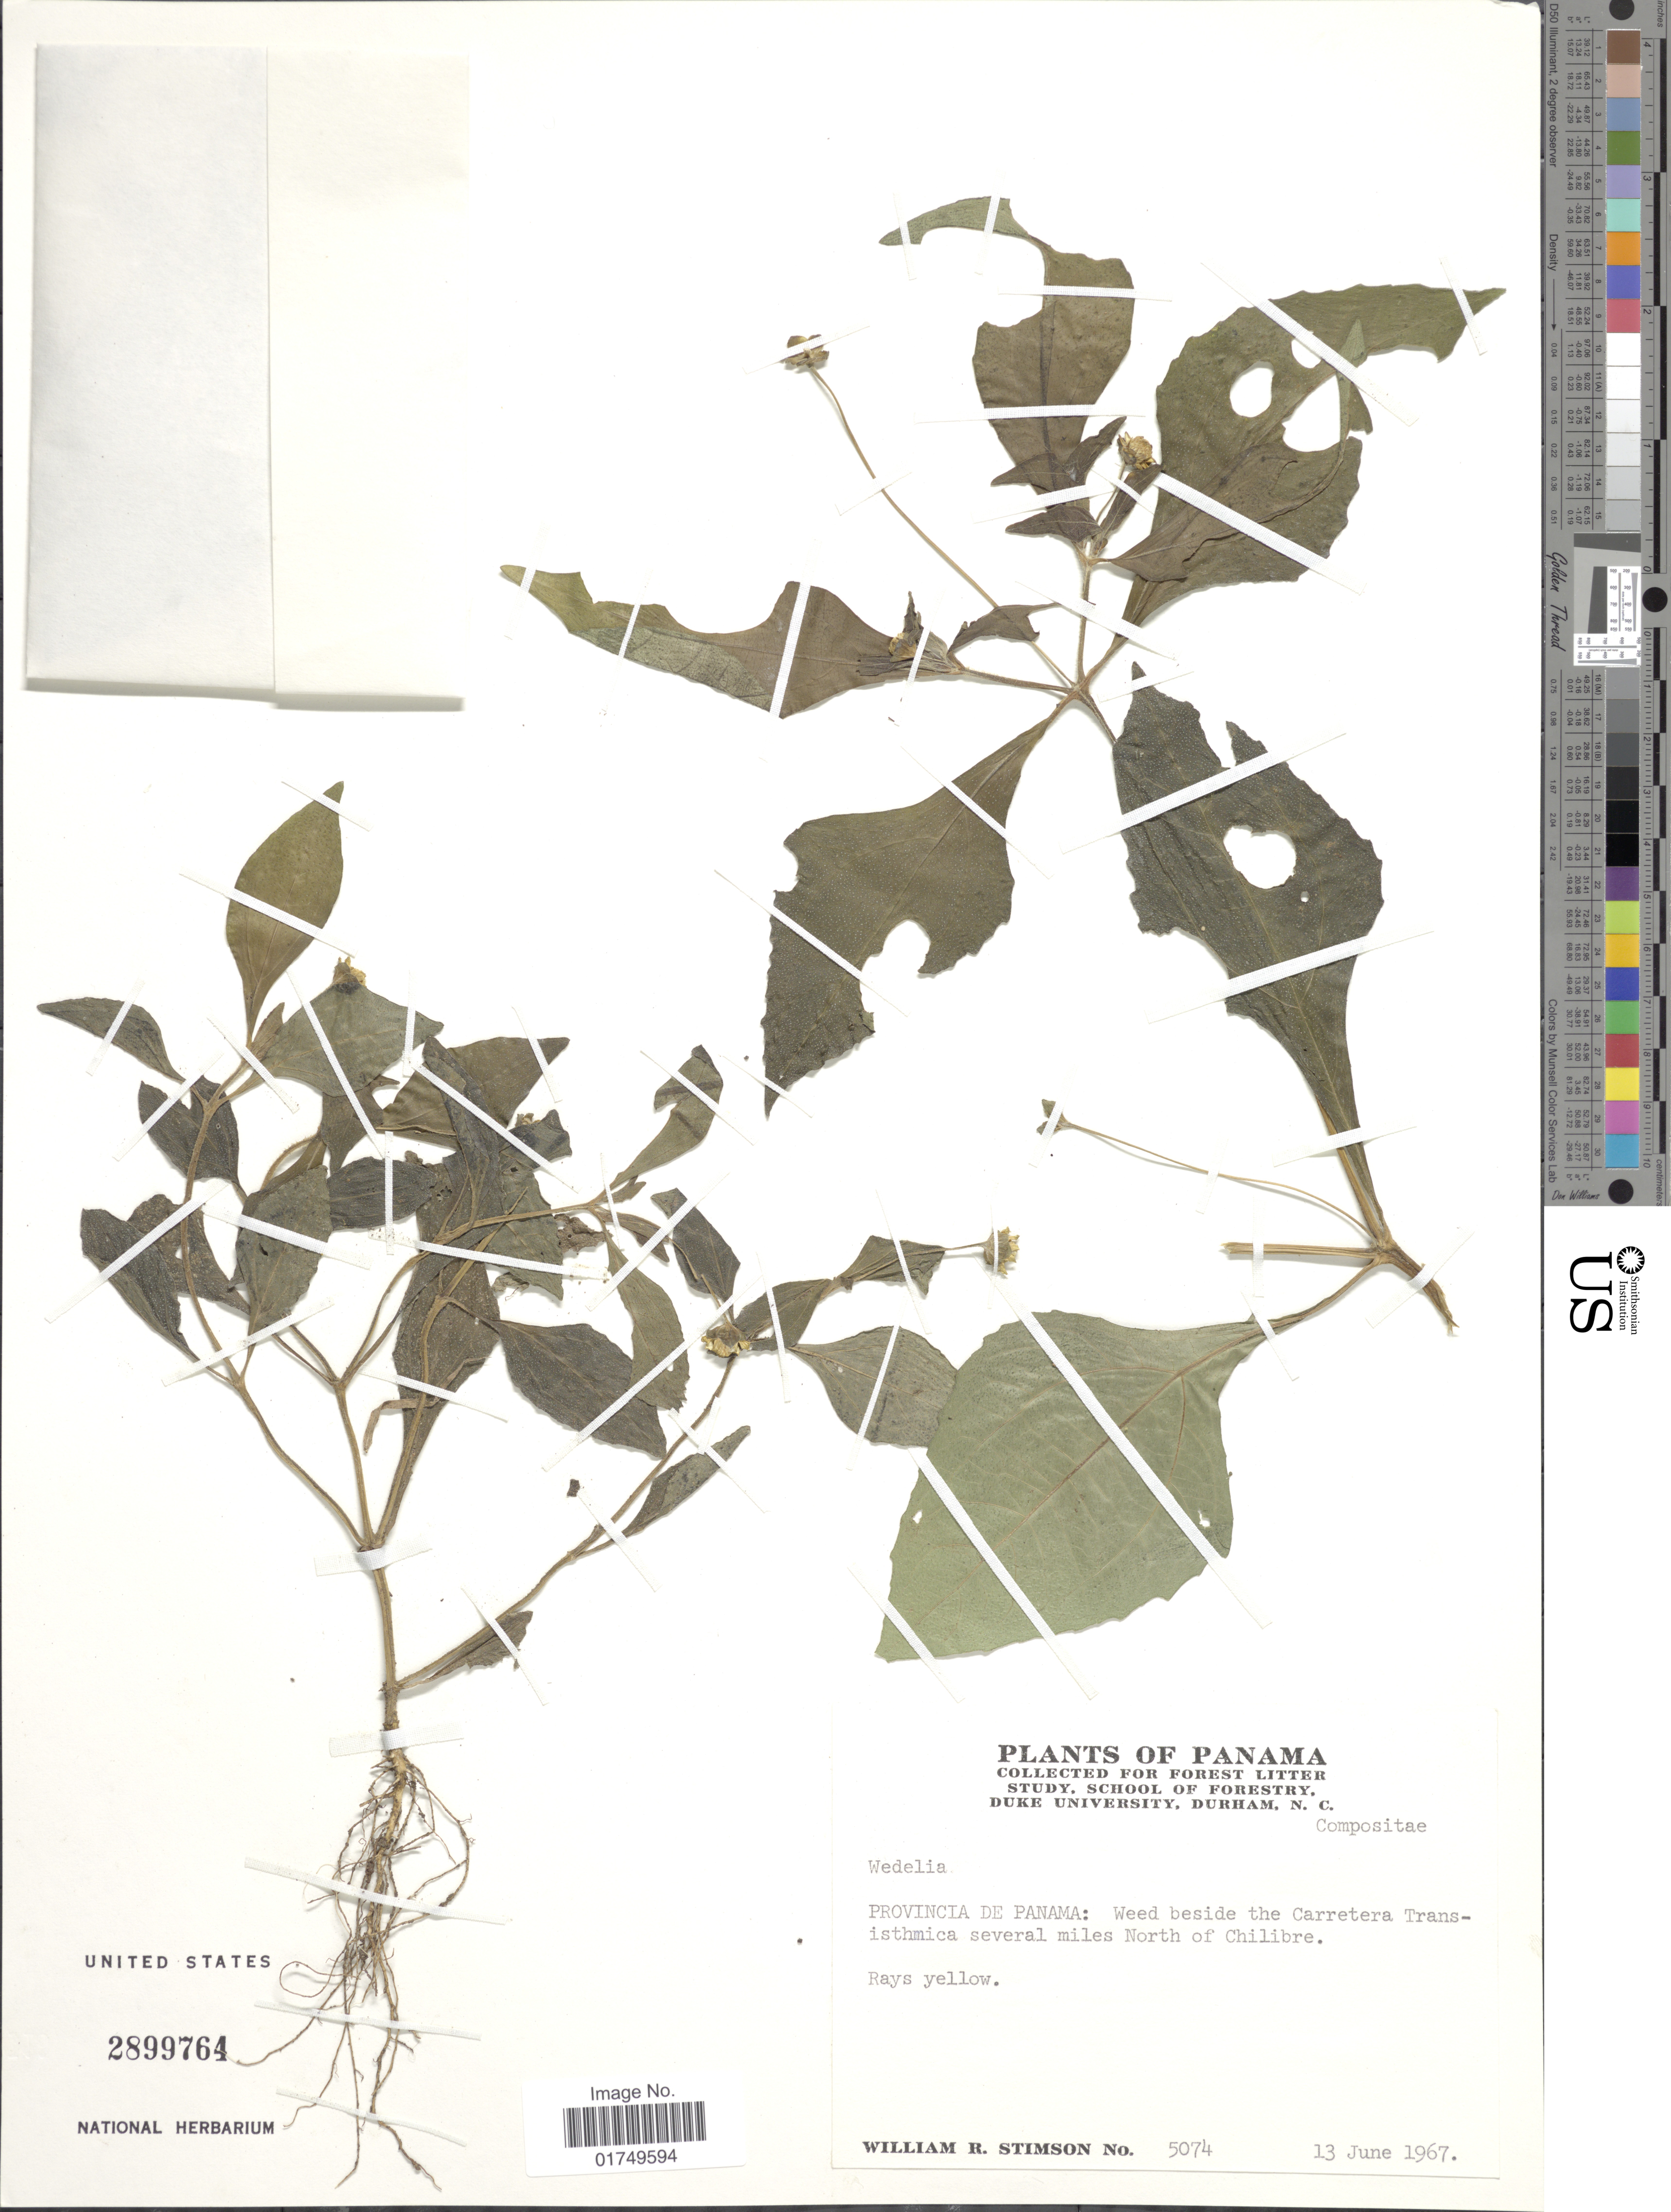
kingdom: Plantae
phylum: Tracheophyta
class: Magnoliopsida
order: Asterales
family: Asteraceae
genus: Melampodium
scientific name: Melampodium divaricatum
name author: (Rich.) DC.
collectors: W. R. Stimson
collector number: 5074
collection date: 1967-06-13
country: Panama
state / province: Panamá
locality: Weed beside the Carretera Transisthmica several miles North of Chilibre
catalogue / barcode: US 2899764